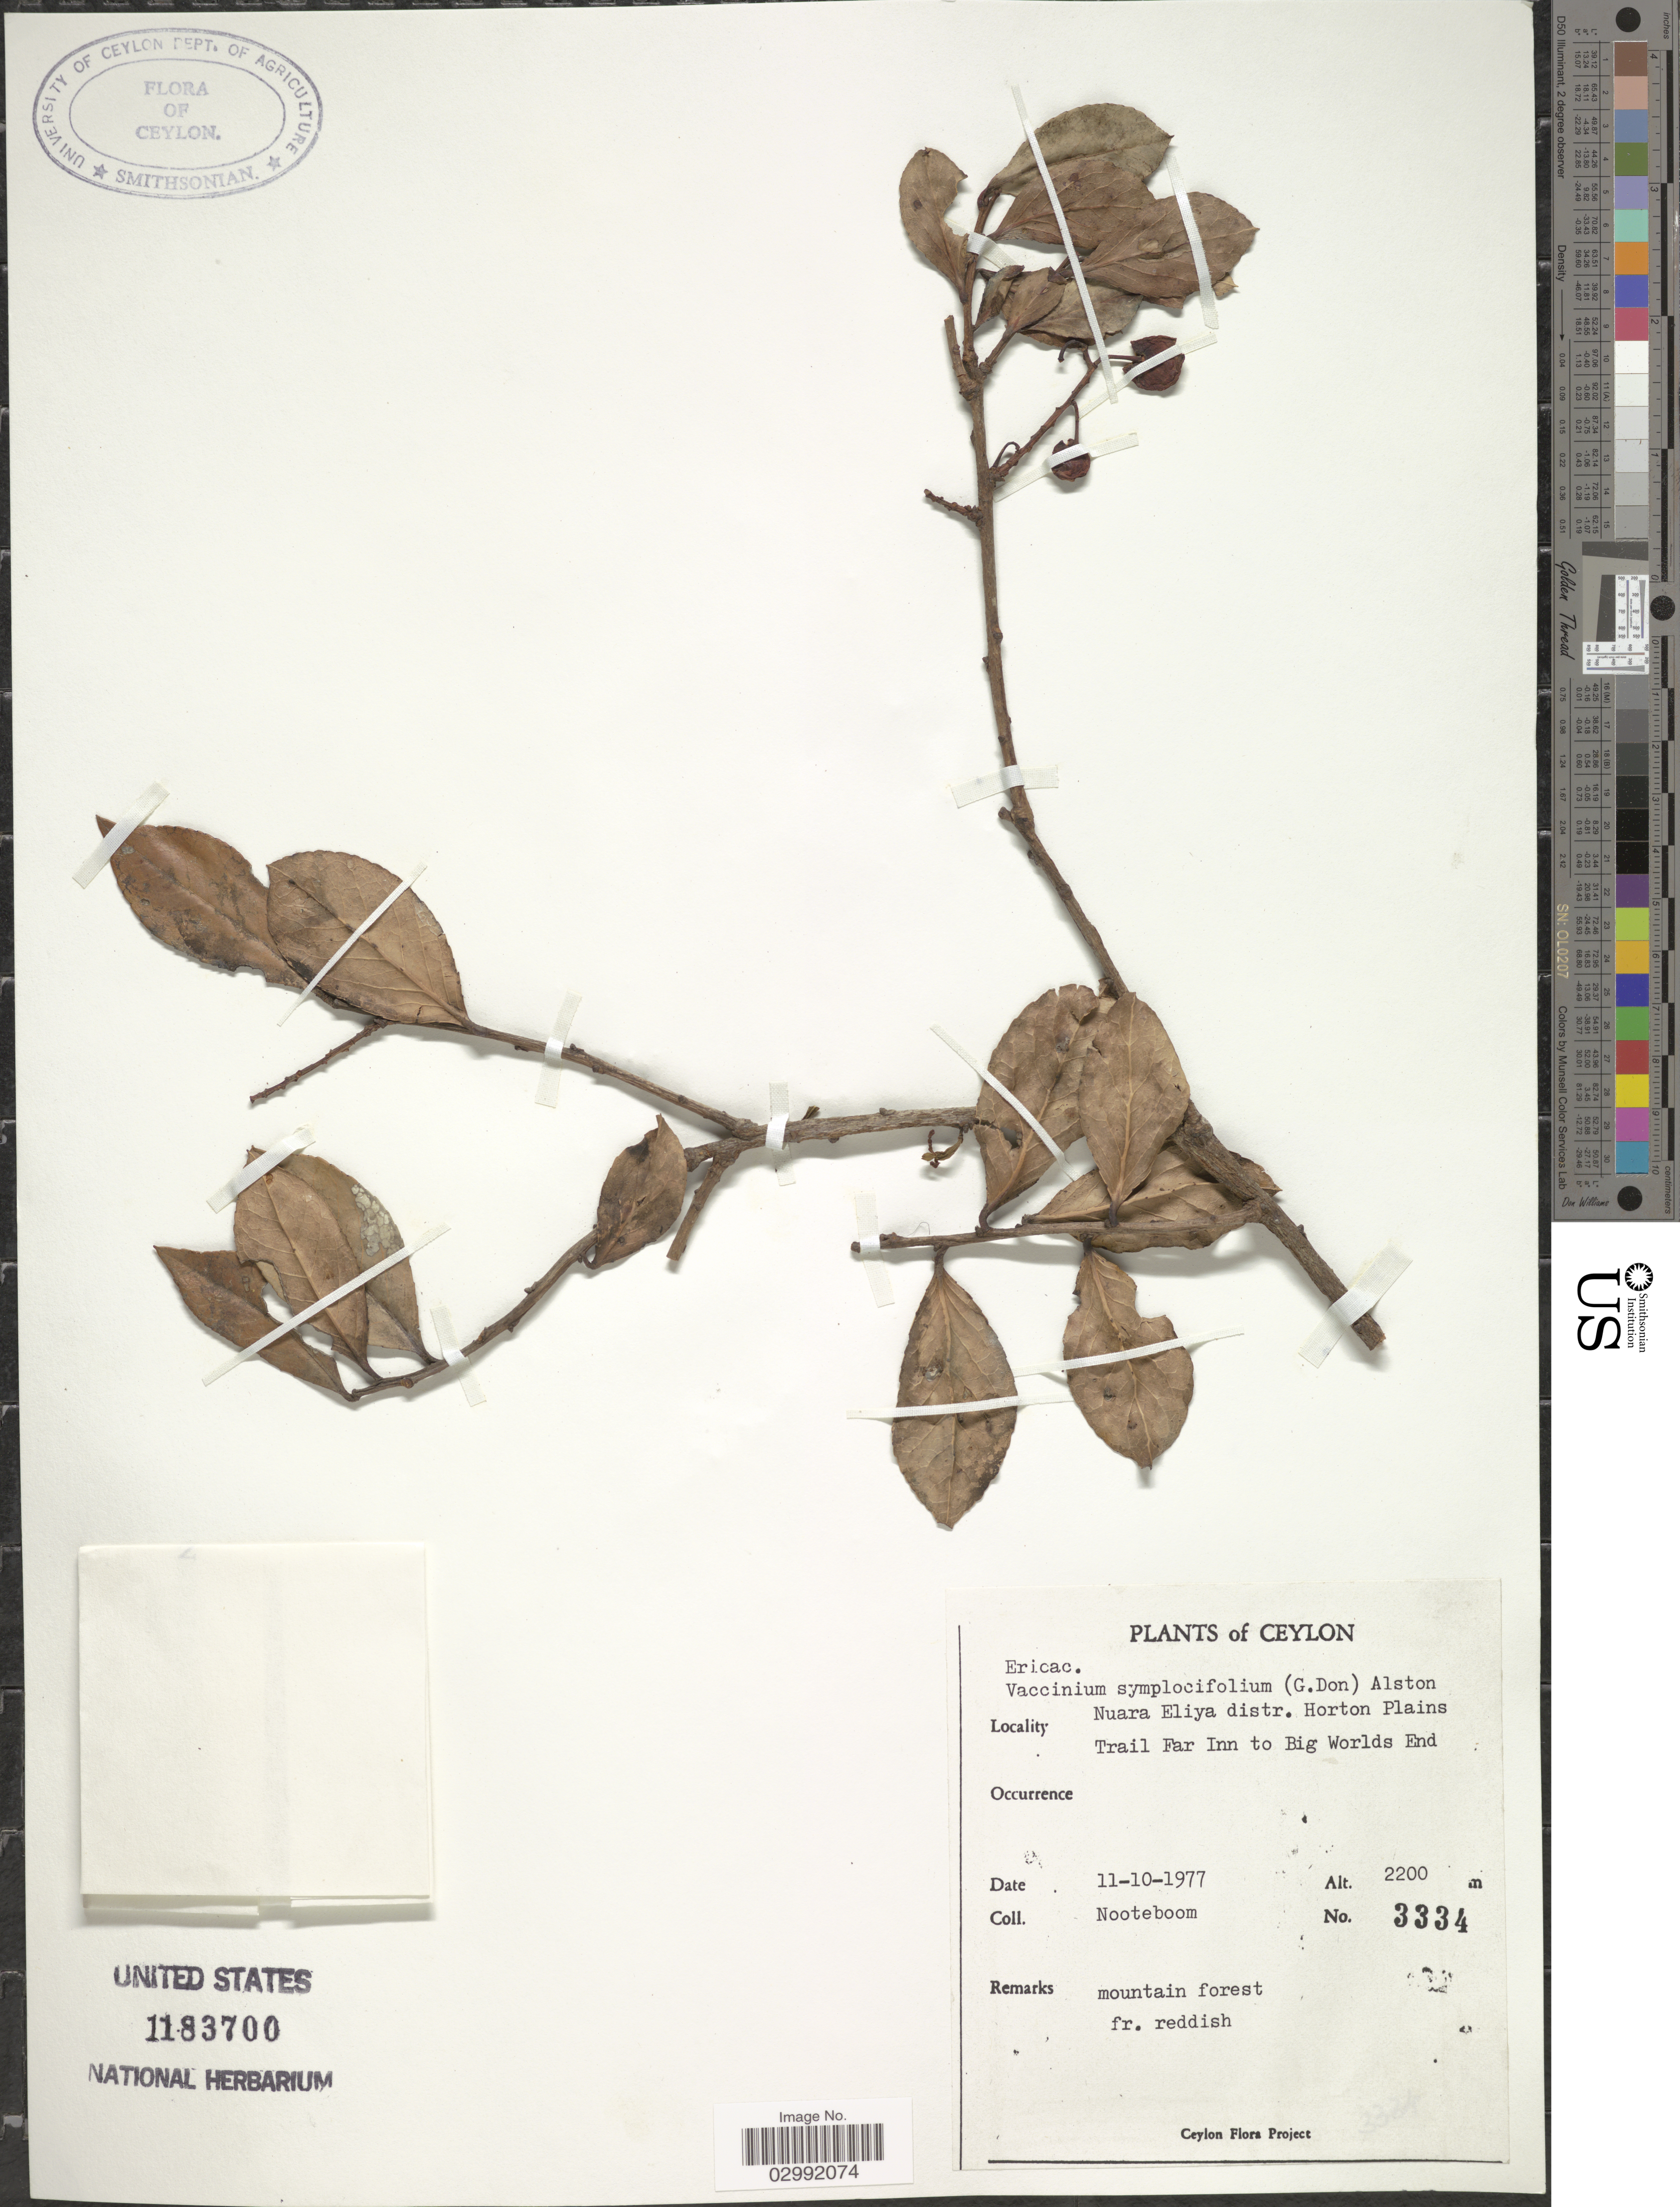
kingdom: Plantae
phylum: Tracheophyta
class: Magnoliopsida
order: Ericales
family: Ericaceae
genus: Vaccinium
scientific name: Vaccinium leschenaultii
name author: Wight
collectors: Nooteboom, --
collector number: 3334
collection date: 1977-10-11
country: Sri Lanka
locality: Ceylon. Nuara Eliya distr. Horton Plains Trail Far Inn to Big Worlds End.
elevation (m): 2200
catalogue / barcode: US 1183700